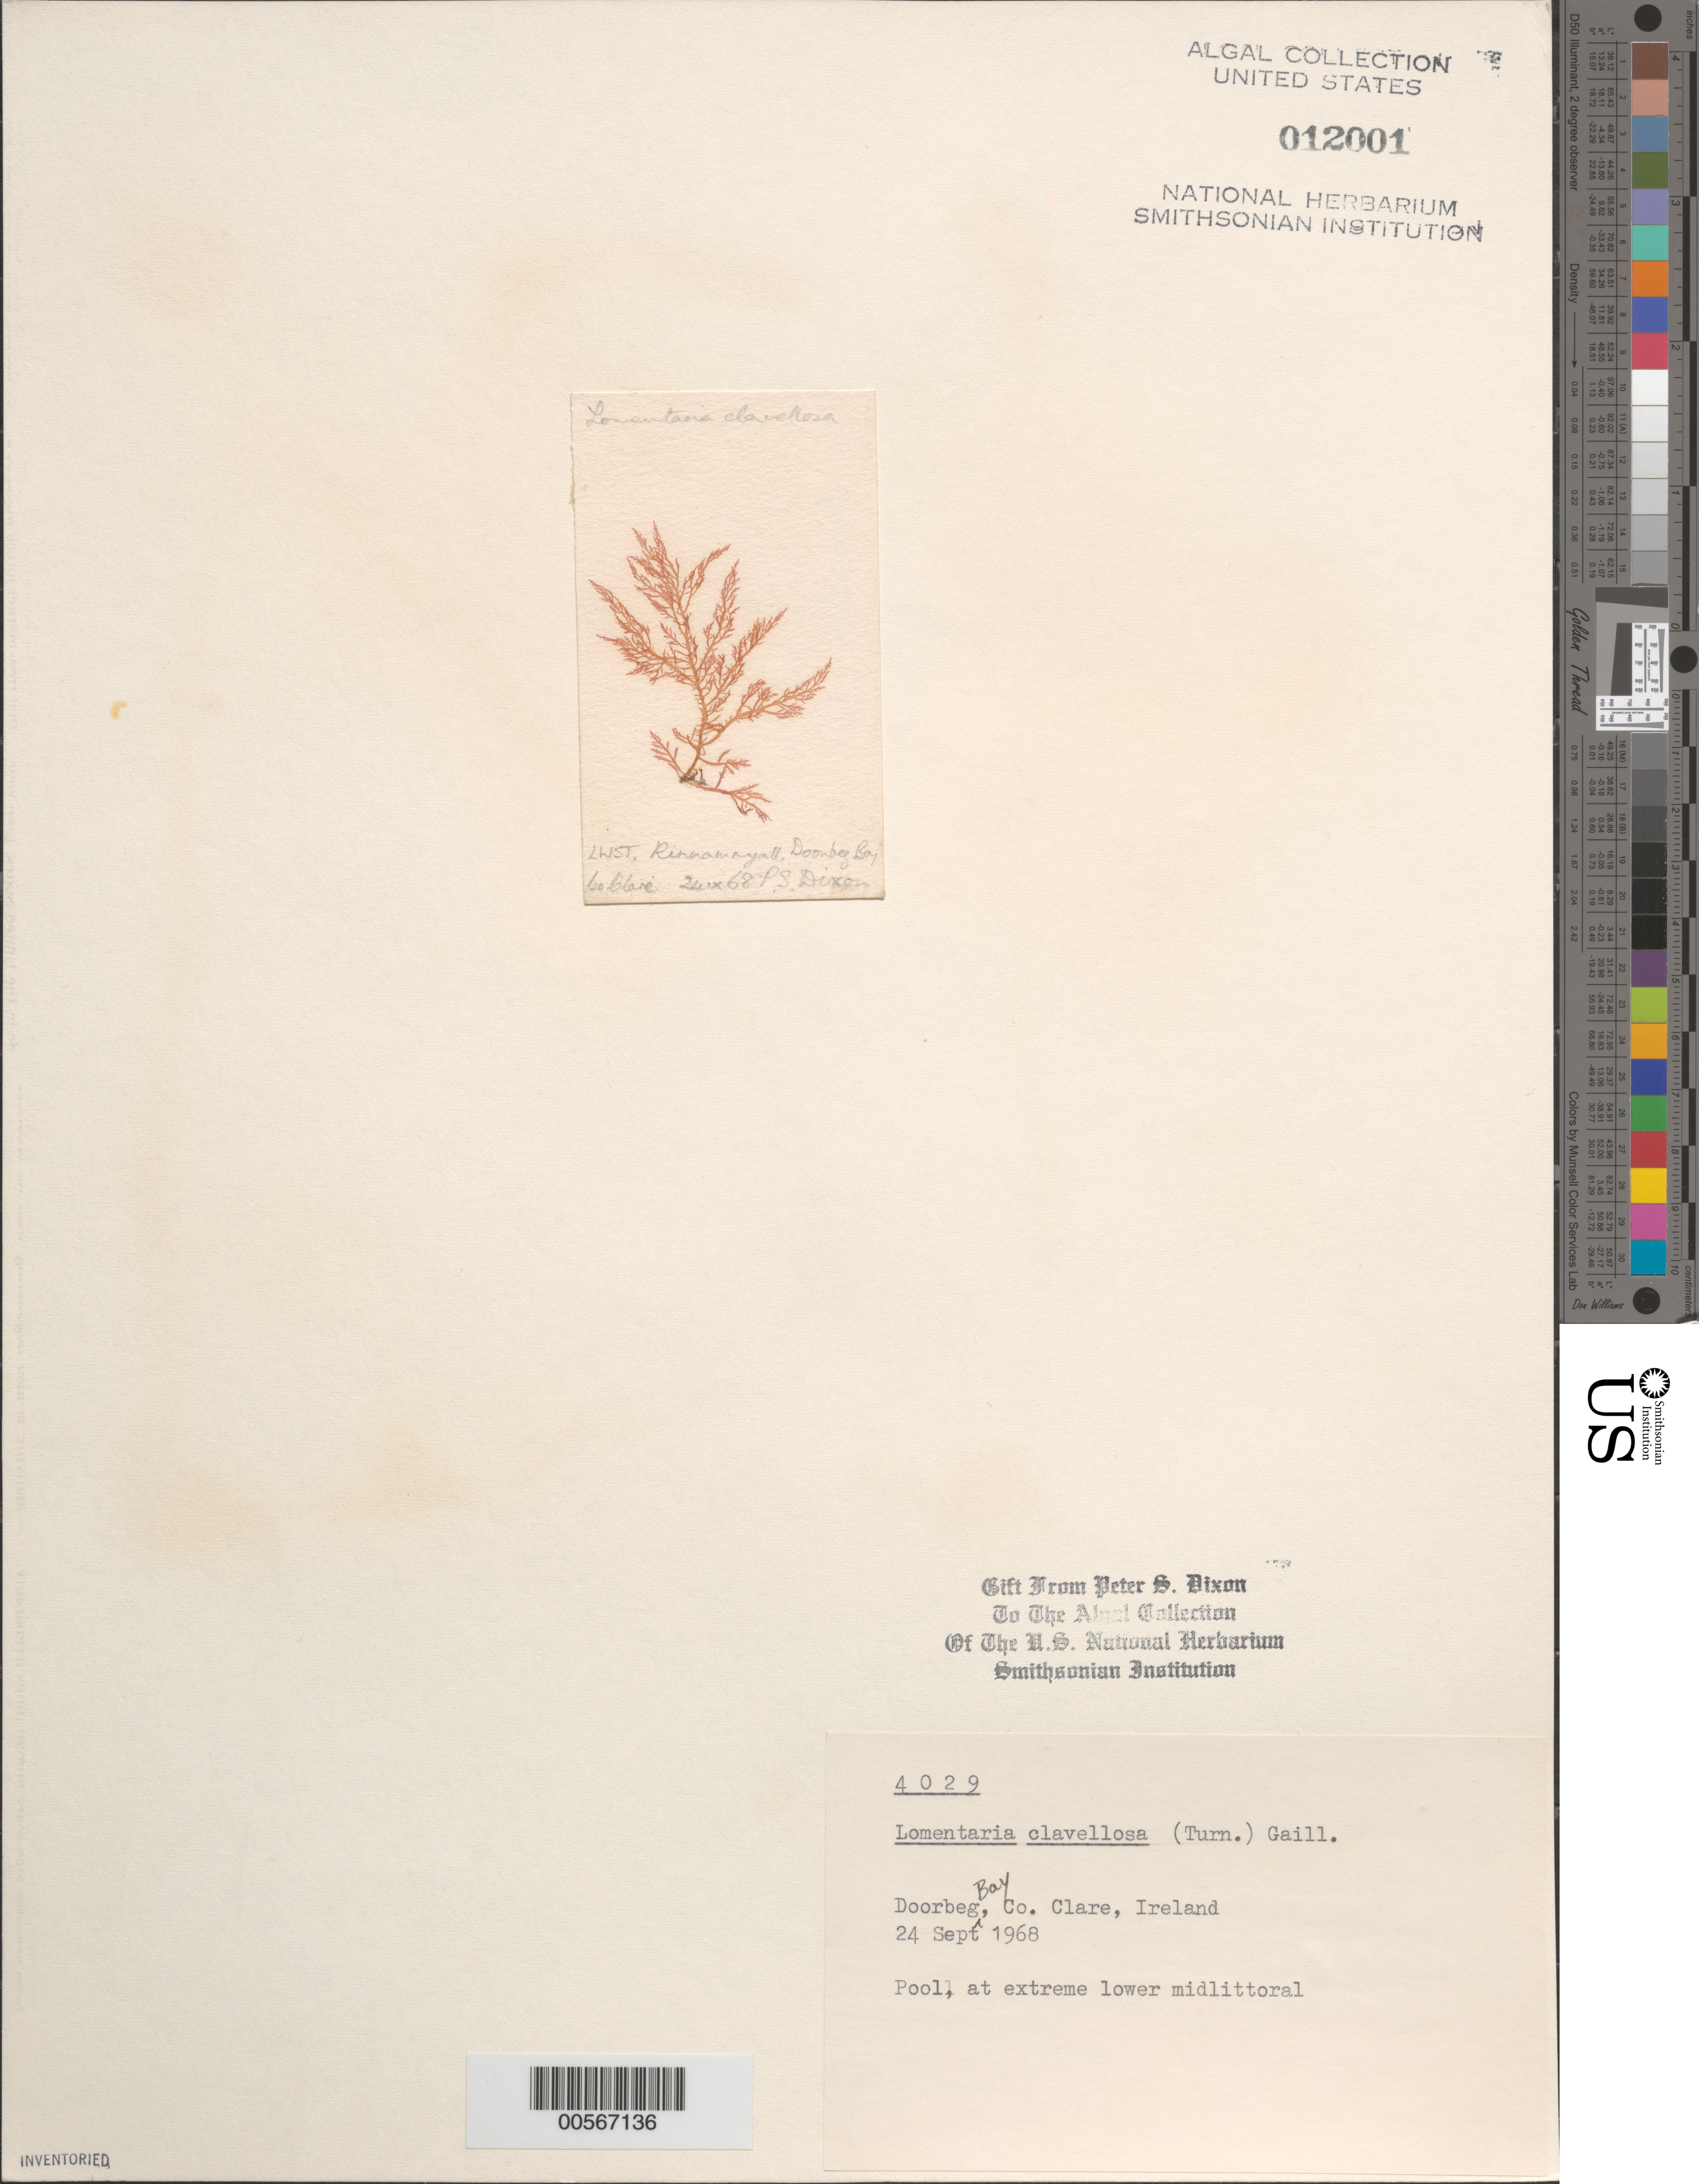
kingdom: Plantae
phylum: Rhodophyta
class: Florideophyceae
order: Rhodymeniales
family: Lomentariaceae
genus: Lomentaria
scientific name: Lomentaria clavellosa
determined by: Dixon, P. S.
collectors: P. S. Dixon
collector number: PSD 4029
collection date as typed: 24 Sep 1968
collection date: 1968-09-24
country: Ireland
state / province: Munster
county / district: Clare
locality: Doorbeg Bay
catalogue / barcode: US 12001